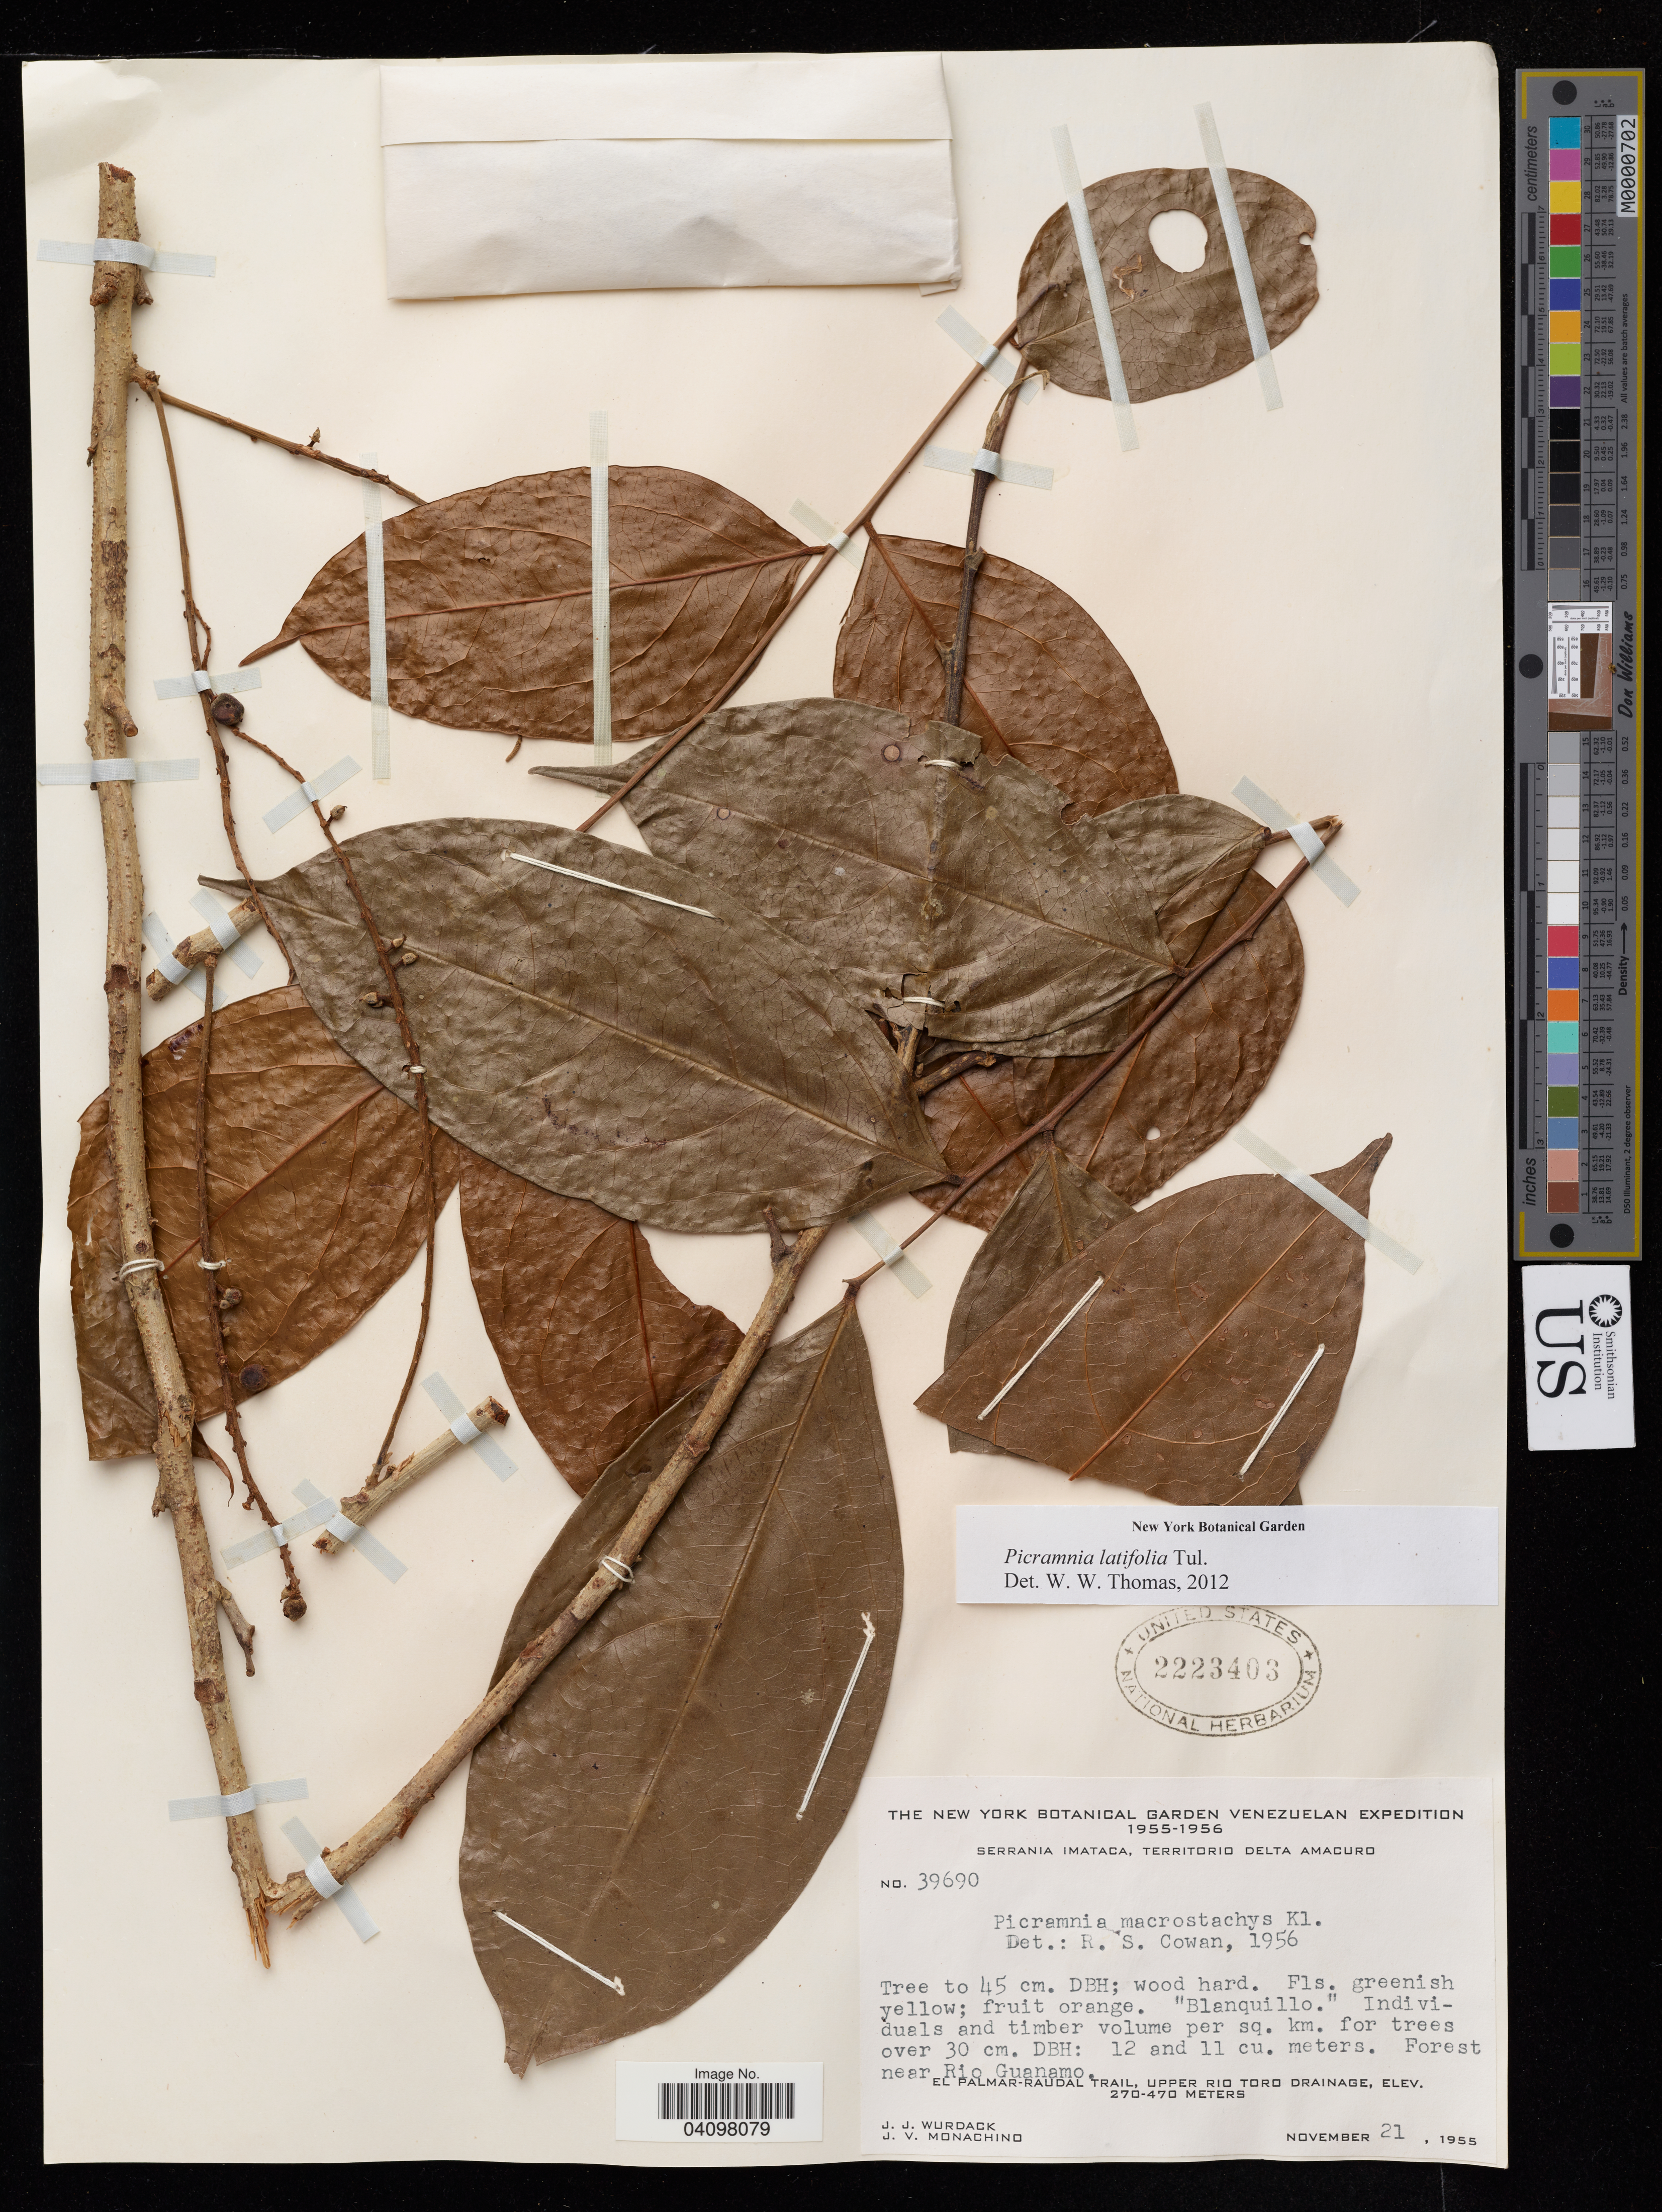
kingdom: Plantae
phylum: Tracheophyta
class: Magnoliopsida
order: Picramniales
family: Picramniaceae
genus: Picramnia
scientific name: Picramnia latifolia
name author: Tul.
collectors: J. V. Monachino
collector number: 39690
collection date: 1955-11-21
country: Venezuela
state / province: Delta Amacuro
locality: Sierra Imataca Territorio delta Amacuro. Forest near Rio Guanamo. El Palmar-Raudal Trail, upper Rio Toro Drainage.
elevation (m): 270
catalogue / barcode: US 2223403